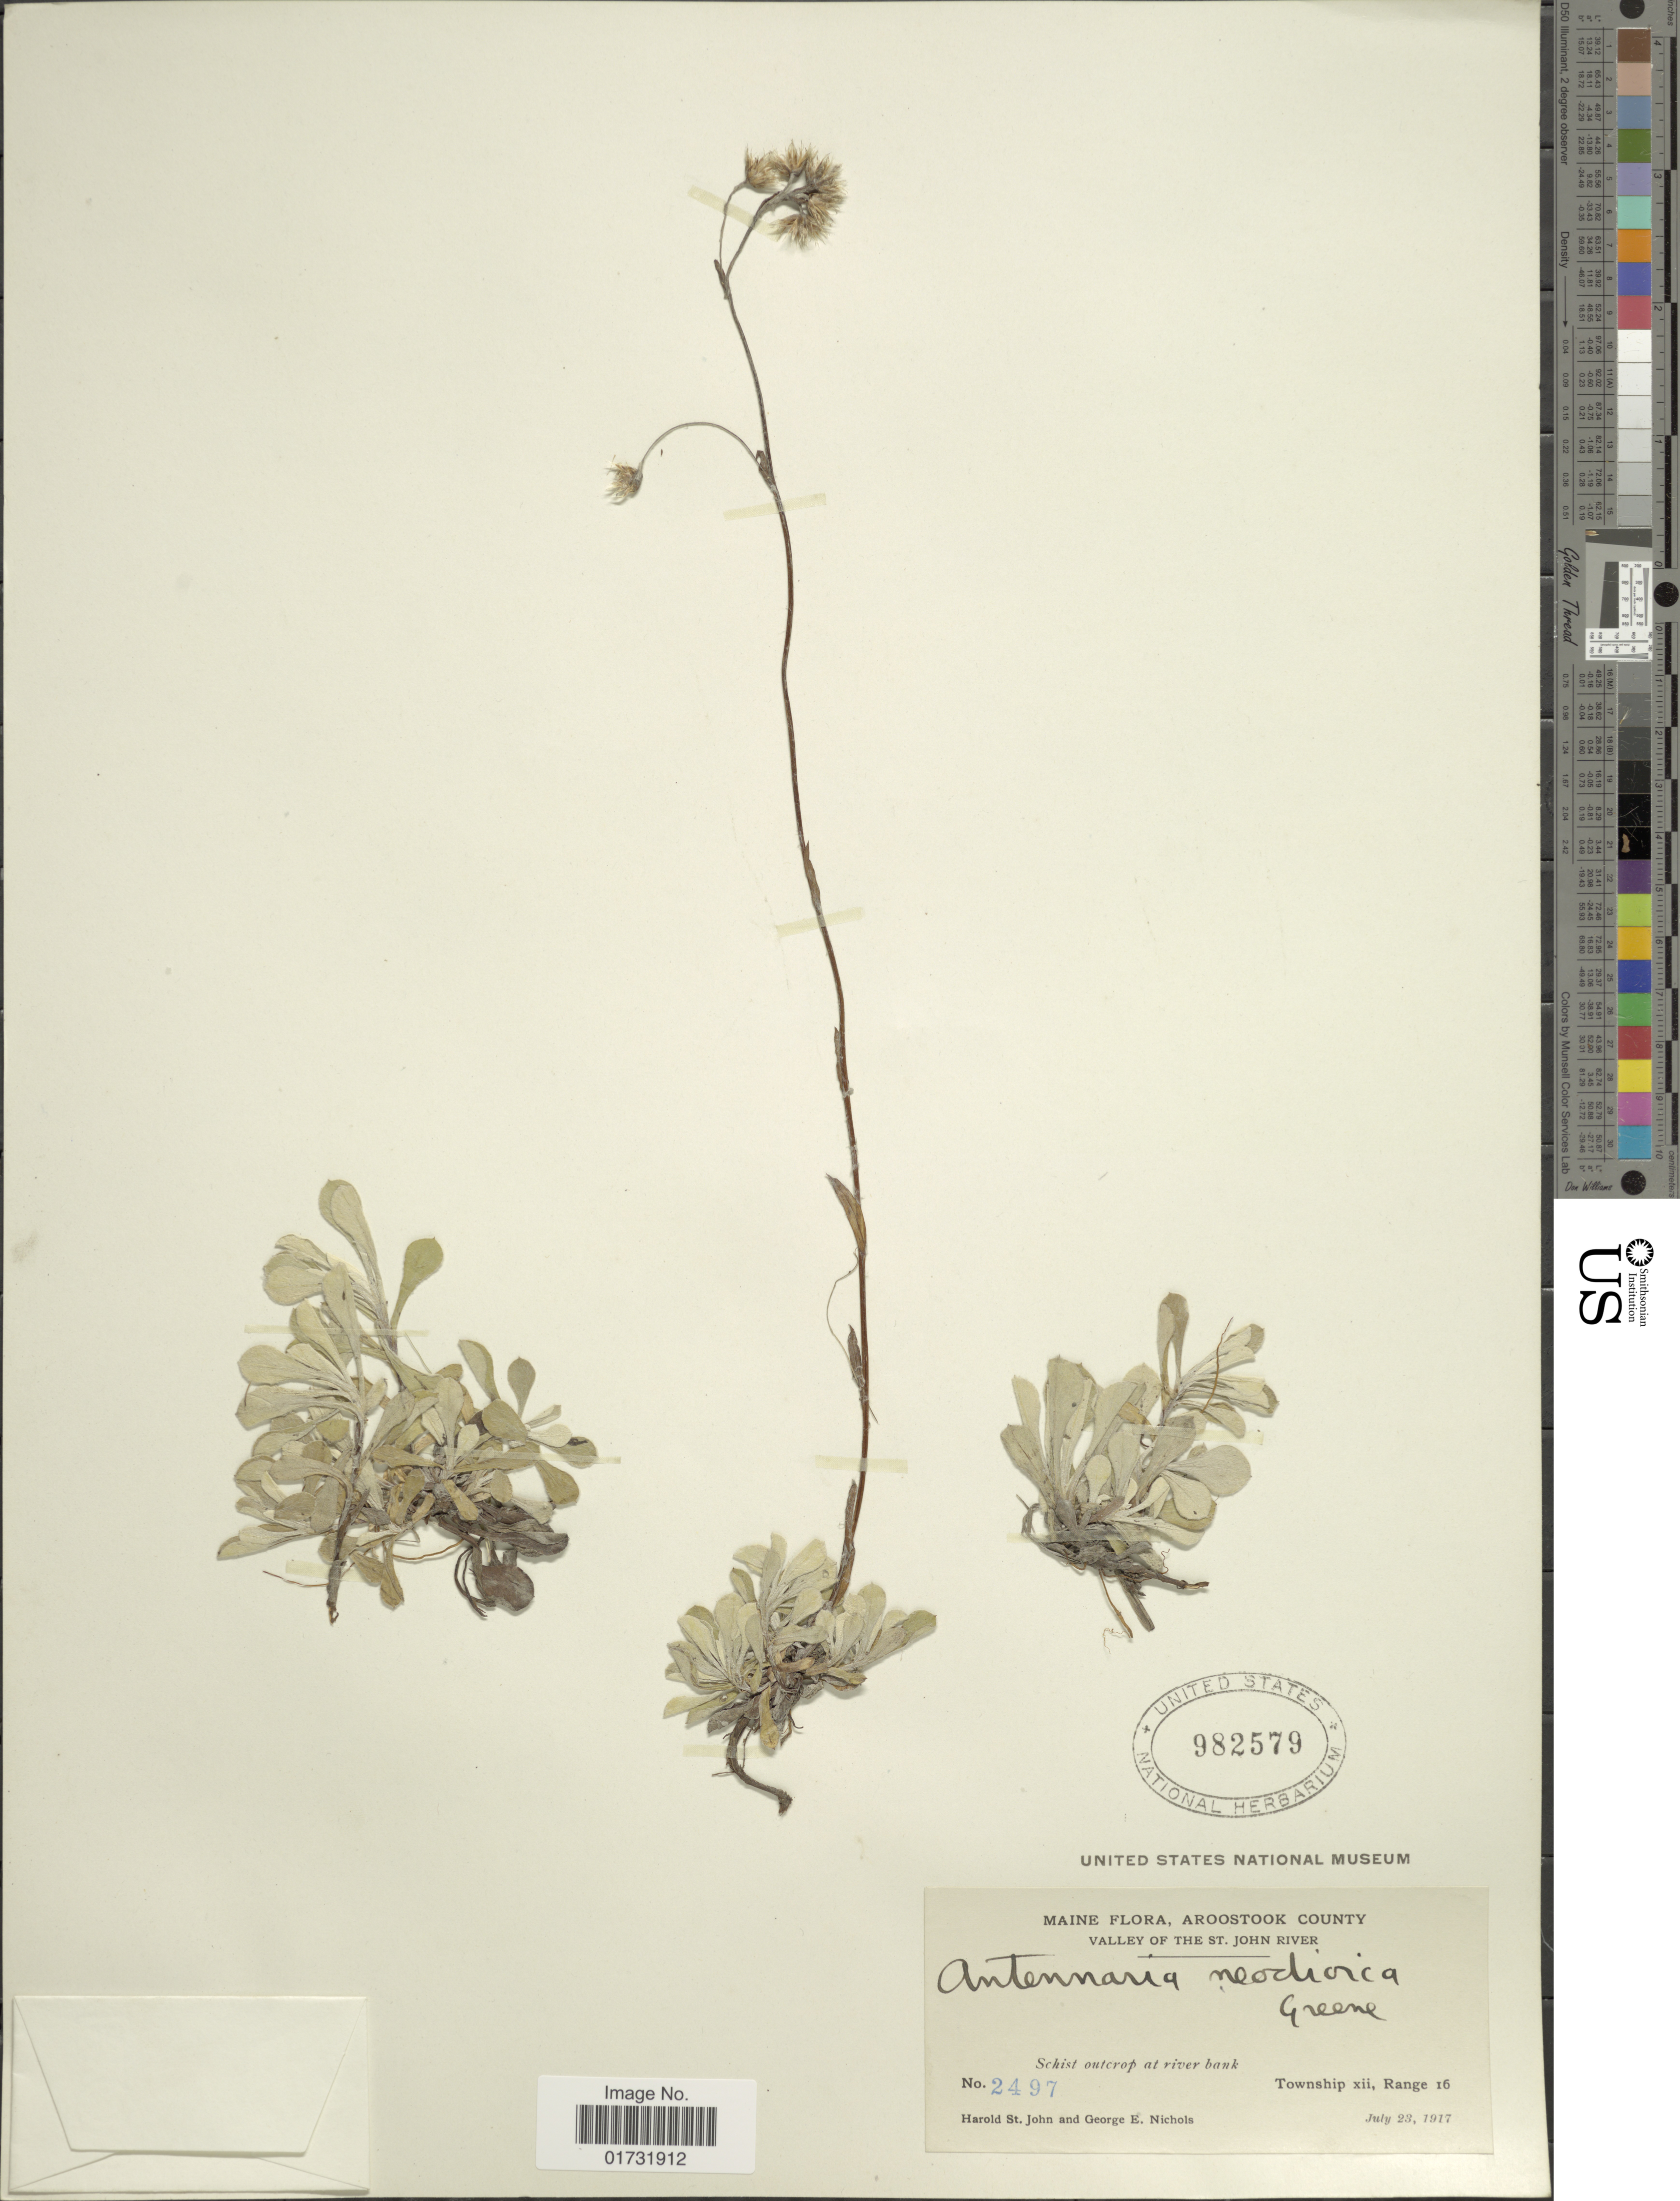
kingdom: Plantae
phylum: Tracheophyta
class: Magnoliopsida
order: Asterales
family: Asteraceae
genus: Antennaria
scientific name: Antennaria neodioica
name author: Greene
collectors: H. St. John & G. E. Nichols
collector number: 2497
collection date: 1917-07-23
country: United States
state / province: Maine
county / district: Aroostook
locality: Valley of the St. John River. Township xii, Range 16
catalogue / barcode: US 982579